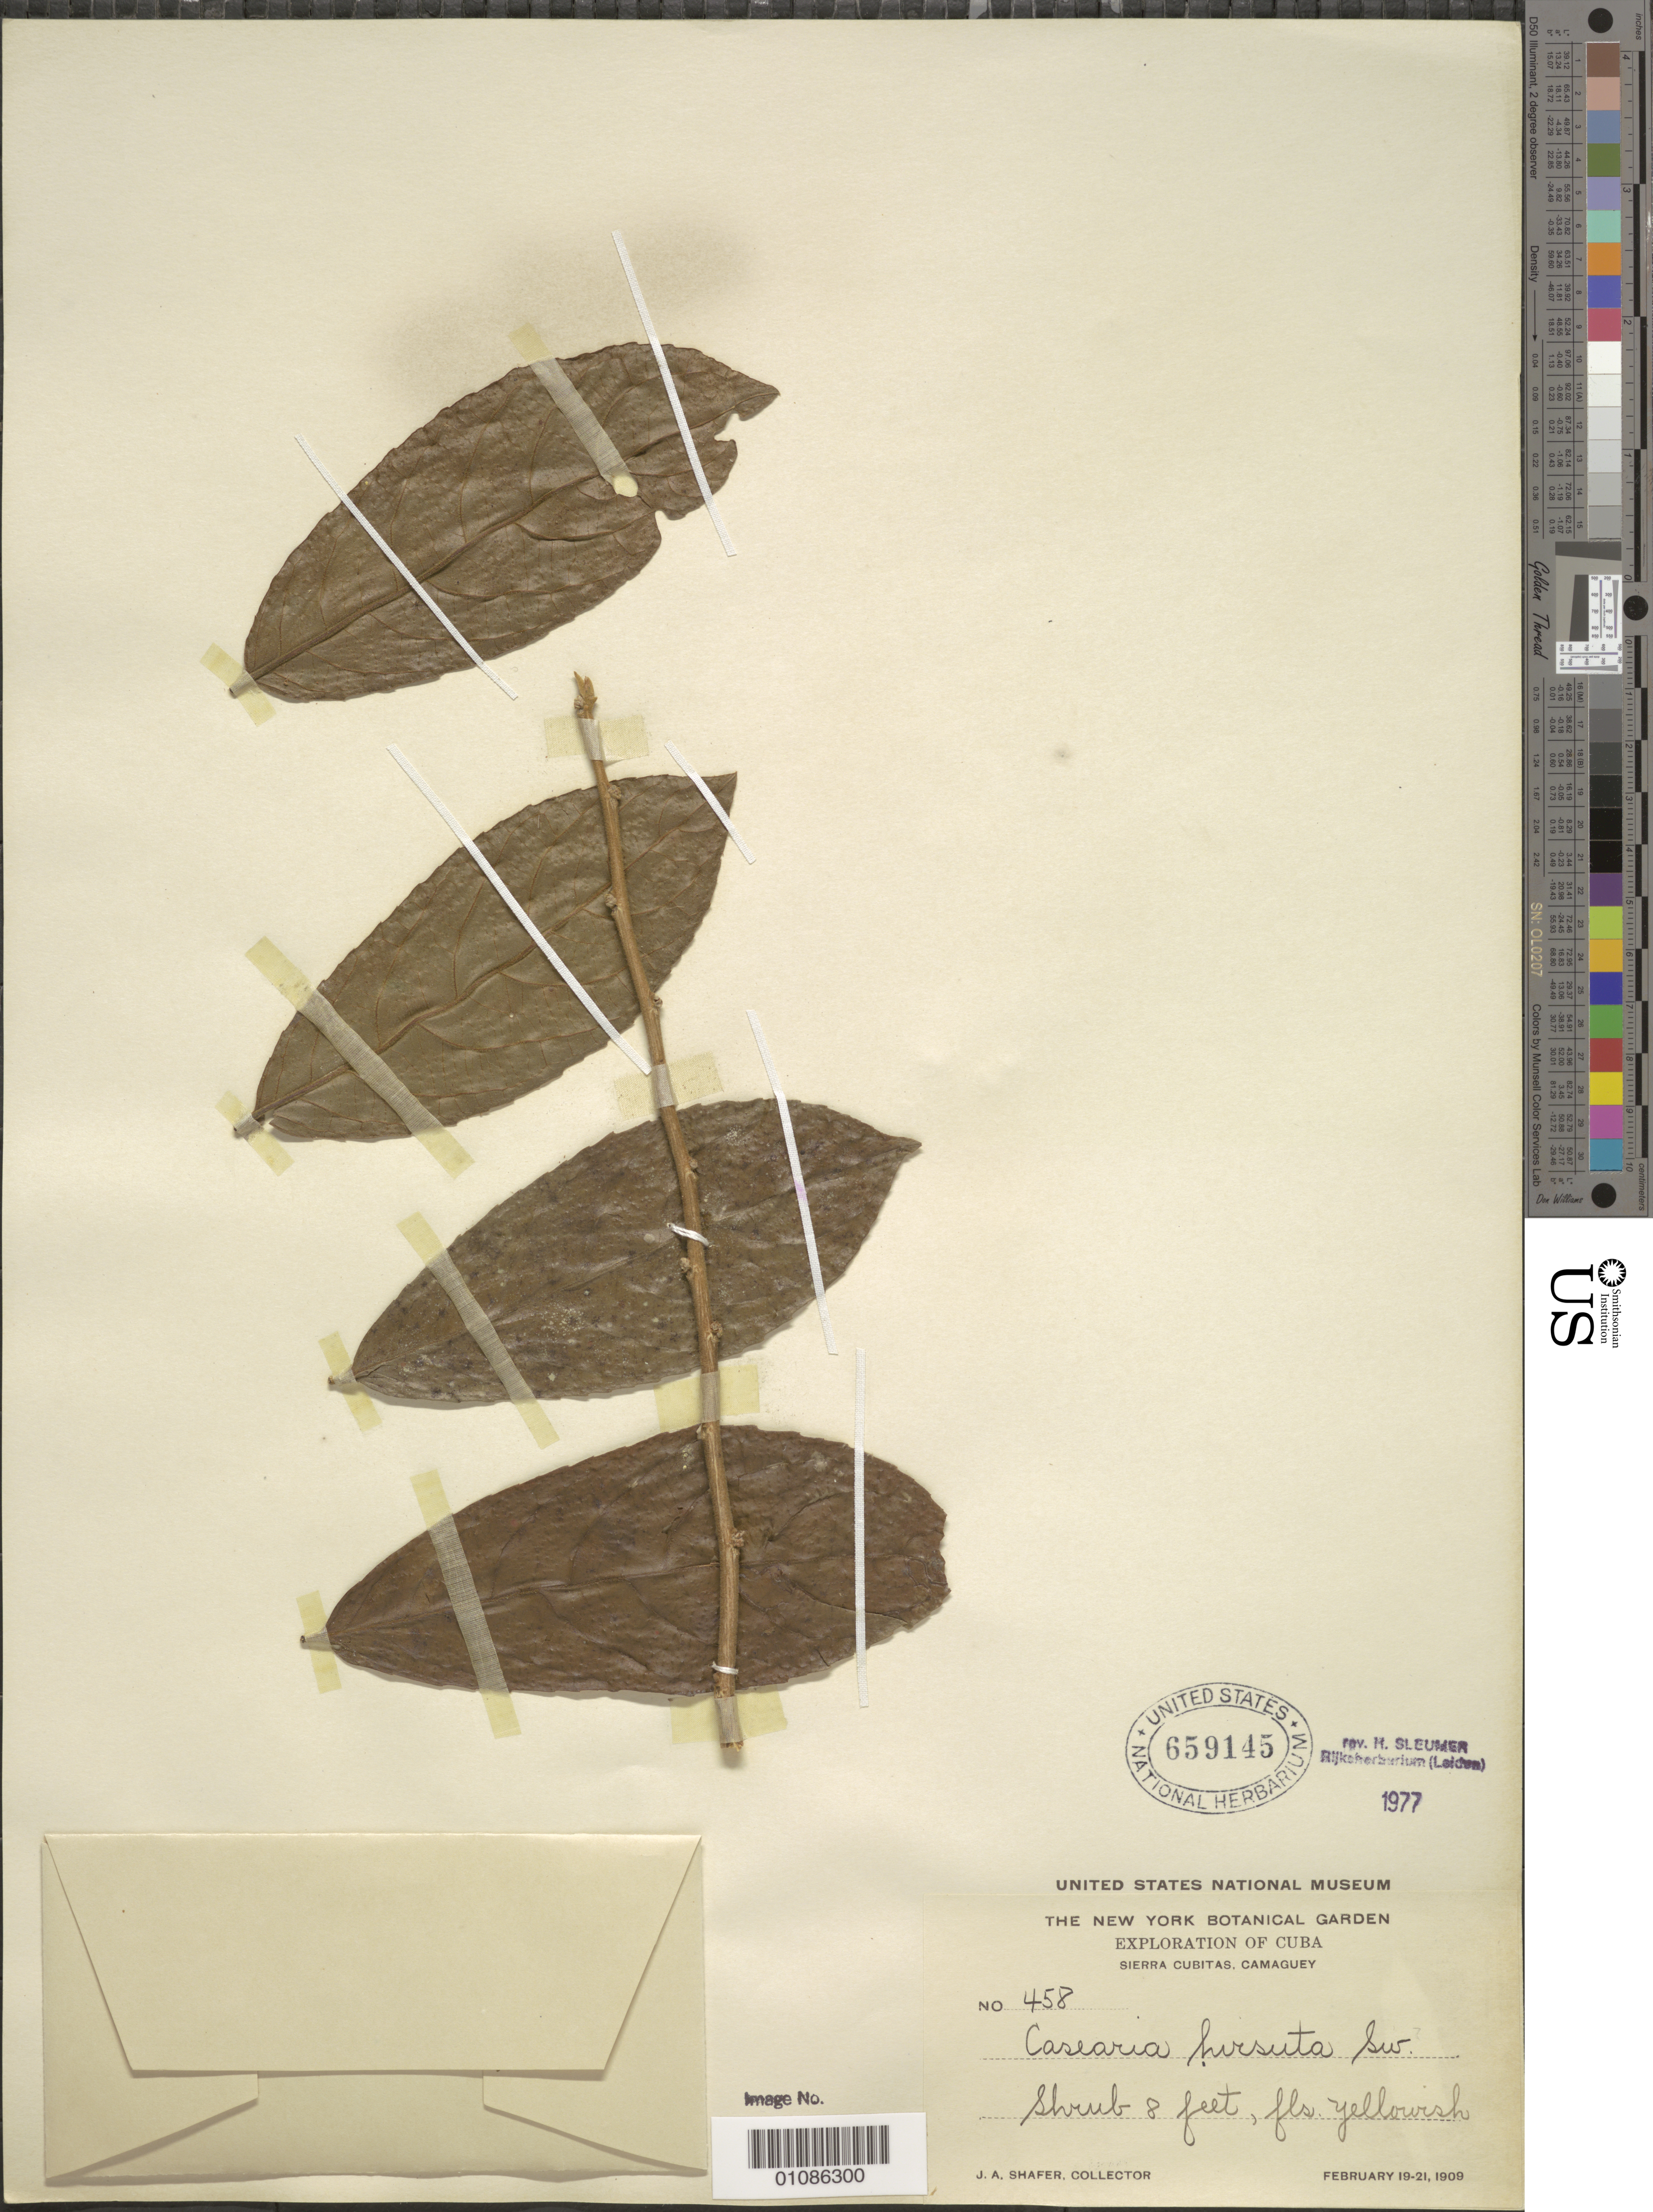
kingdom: Plantae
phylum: Tracheophyta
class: Magnoliopsida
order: Malpighiales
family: Salicaceae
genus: Casearia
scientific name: Casearia hirsuta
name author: Sw.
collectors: J. A. Shafer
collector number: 458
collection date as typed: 19 Feb 1909 to 21 Feb 1909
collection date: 1909-02-19/1909-02-21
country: Cuba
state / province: Camagüey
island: Cuba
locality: Camagüey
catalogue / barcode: US 659145